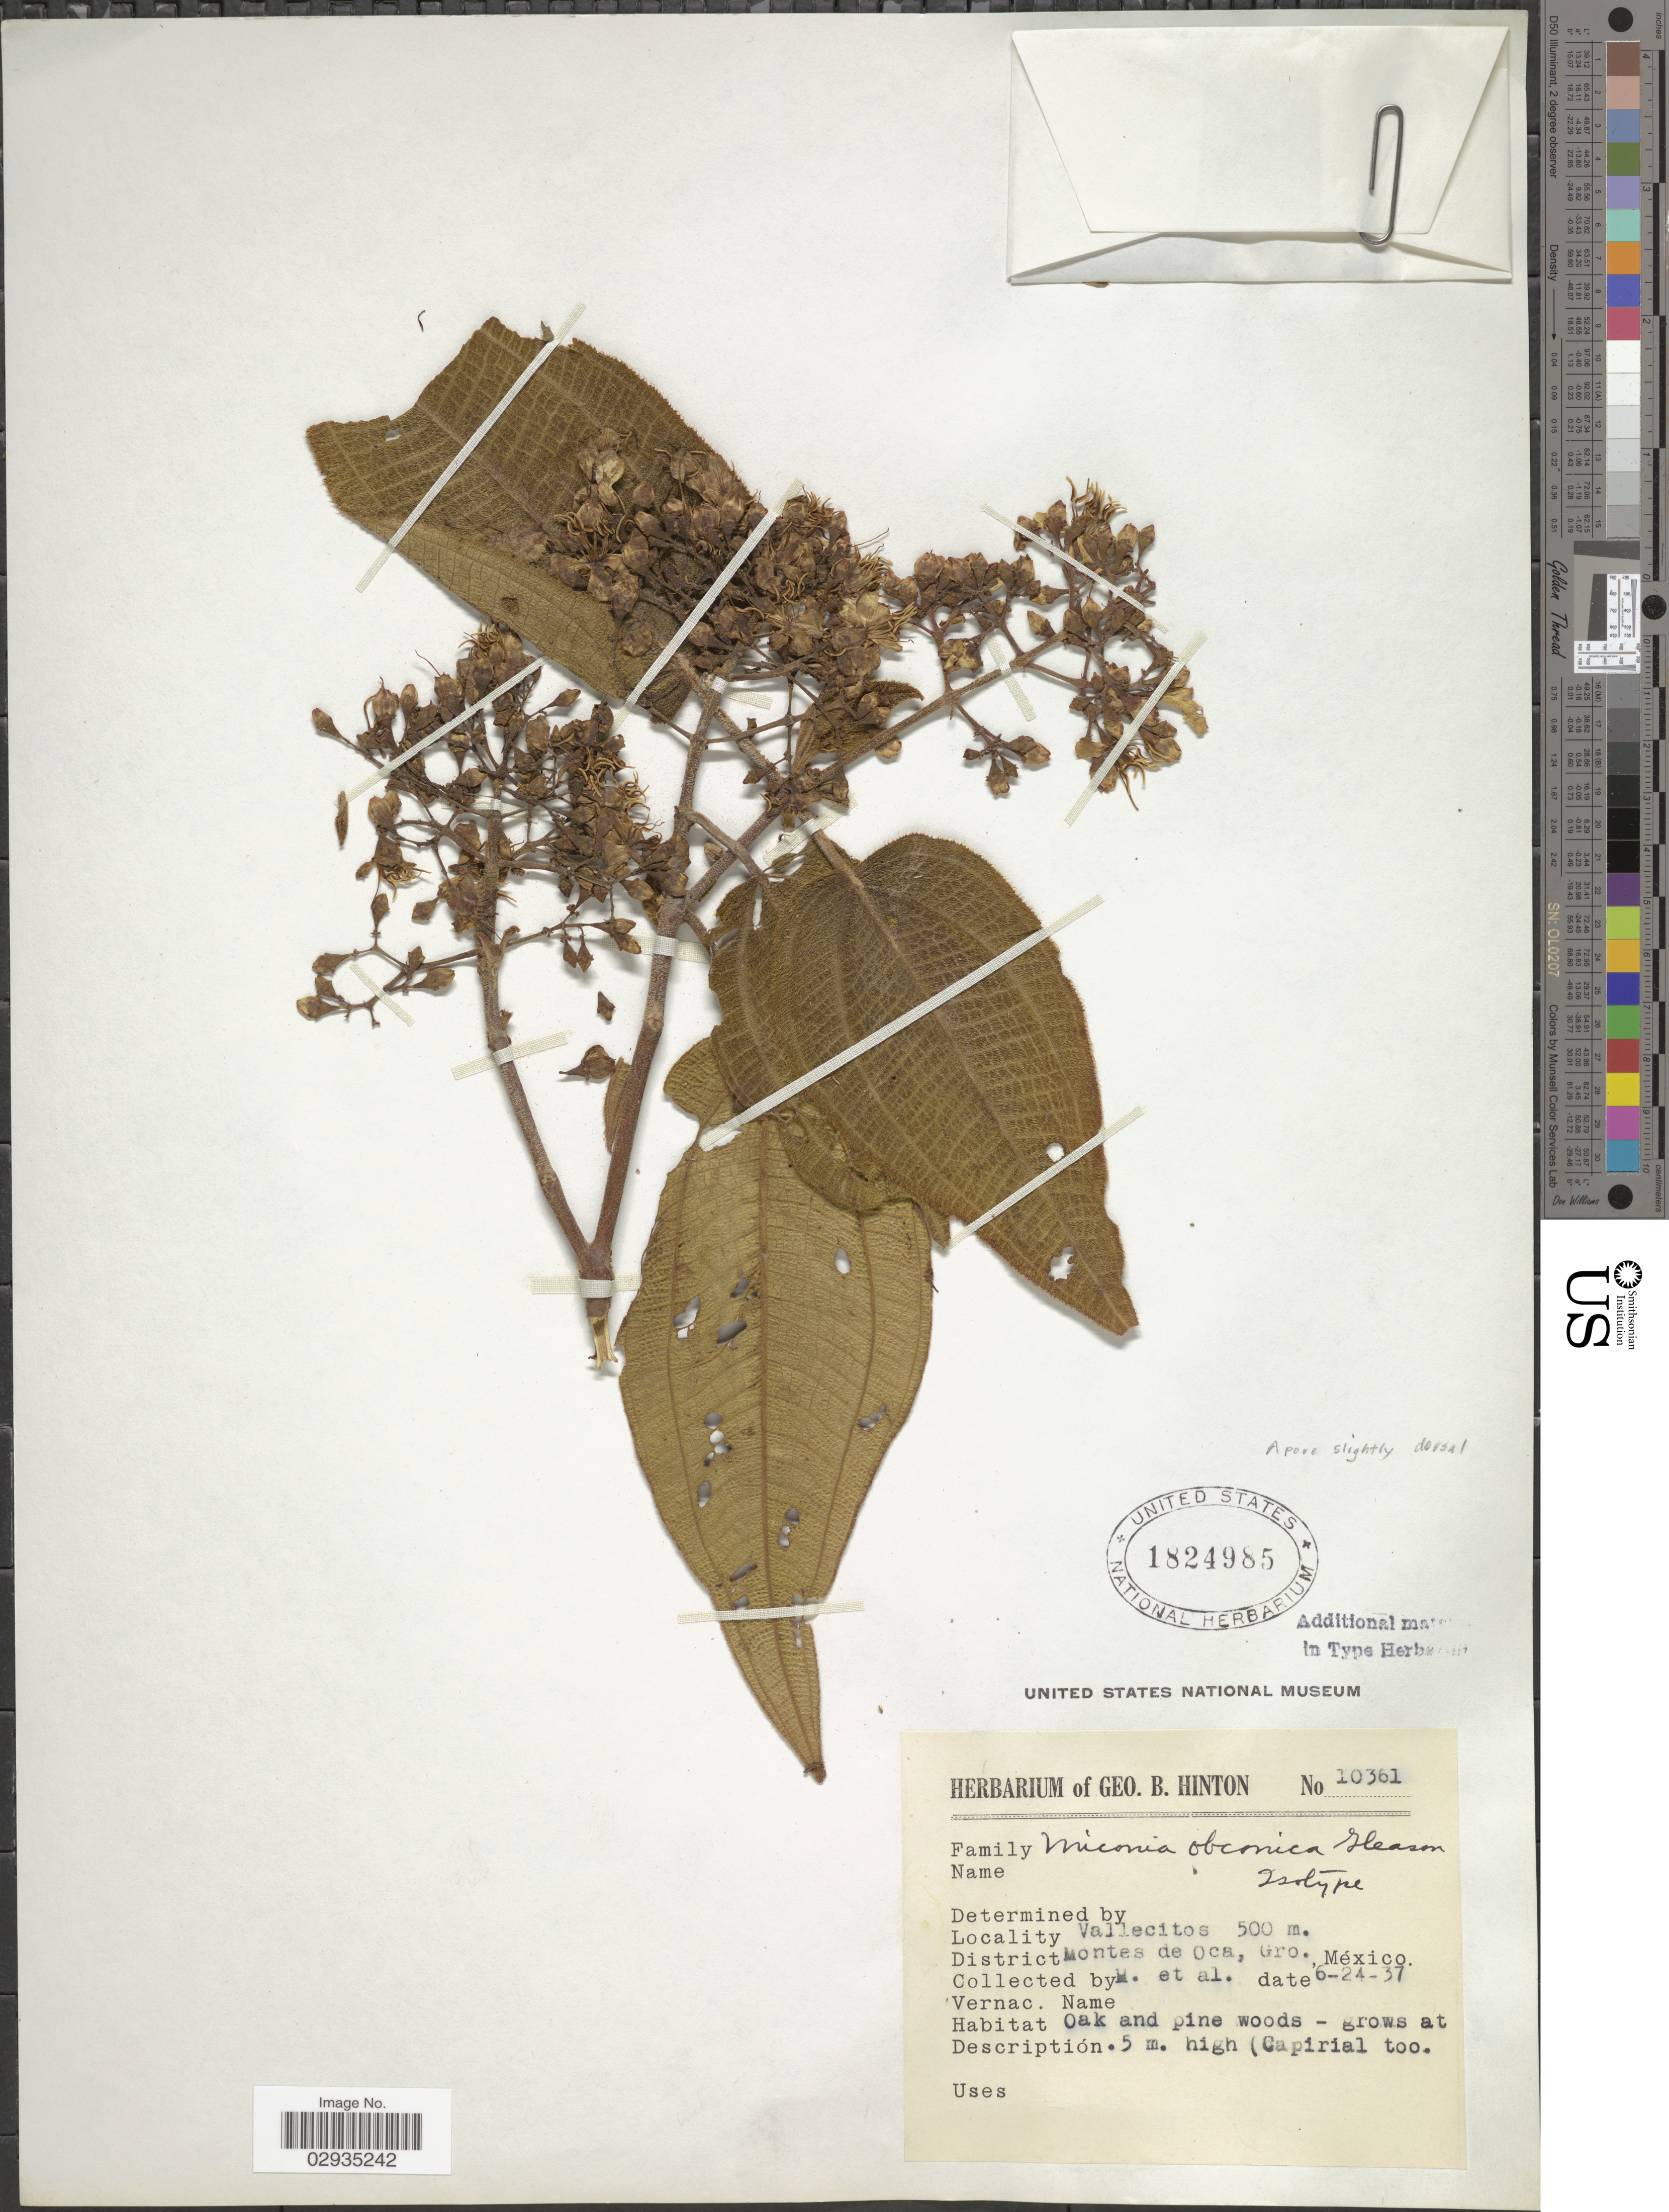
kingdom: Plantae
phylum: Tracheophyta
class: Magnoliopsida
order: Myrtales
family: Melastomataceae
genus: Miconia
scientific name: Miconia obconica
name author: Gleason & Wurdack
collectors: G. B. Hinton & et al.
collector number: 10361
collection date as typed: Transcribed d/m/y: 24/6/37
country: Mexico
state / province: Guerrero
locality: Vallecitos, District Montes de Oca.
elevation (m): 500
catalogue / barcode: US 1824985